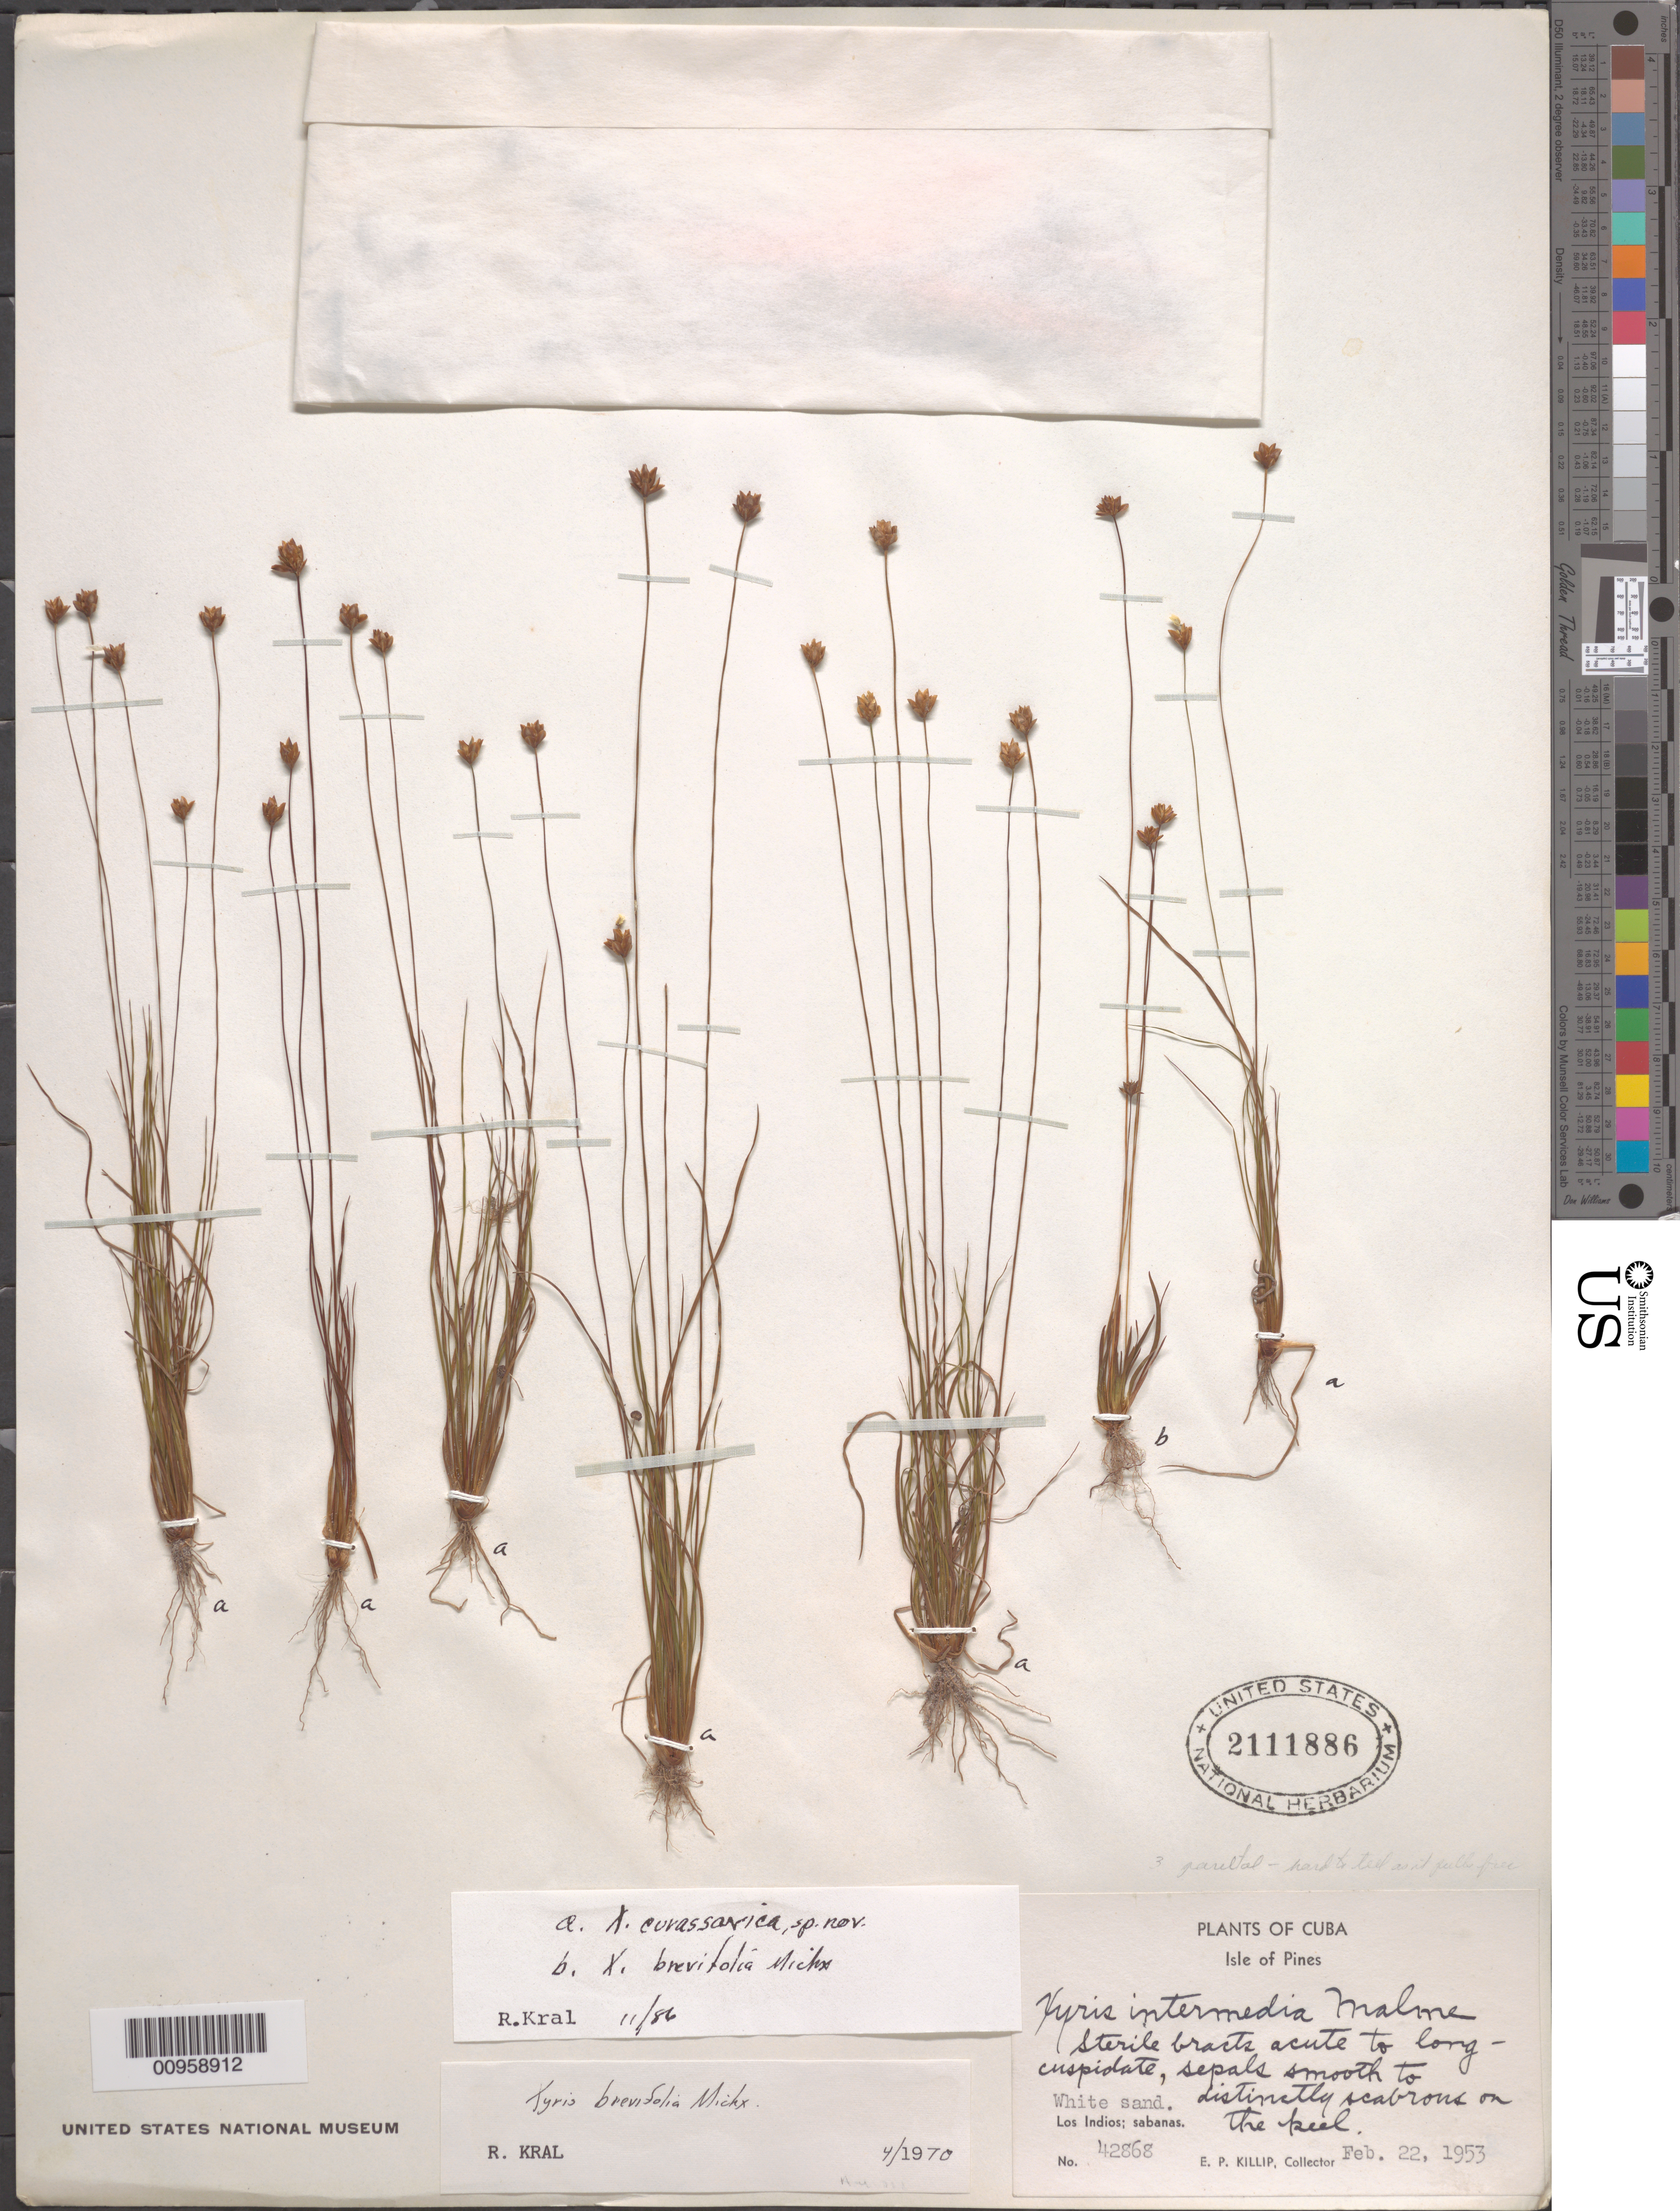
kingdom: Plantae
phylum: Tracheophyta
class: Liliopsida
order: Poales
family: Xyridaceae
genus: Xyris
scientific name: Xyris brevifolia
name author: Michx.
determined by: Kral, Robert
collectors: E. P. Killip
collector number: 42868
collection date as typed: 22 Feb 1953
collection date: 1953-02-22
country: Cuba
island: Isla de la Juventud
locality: Los Indios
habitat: Sabanas, white sand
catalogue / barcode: US 2111886